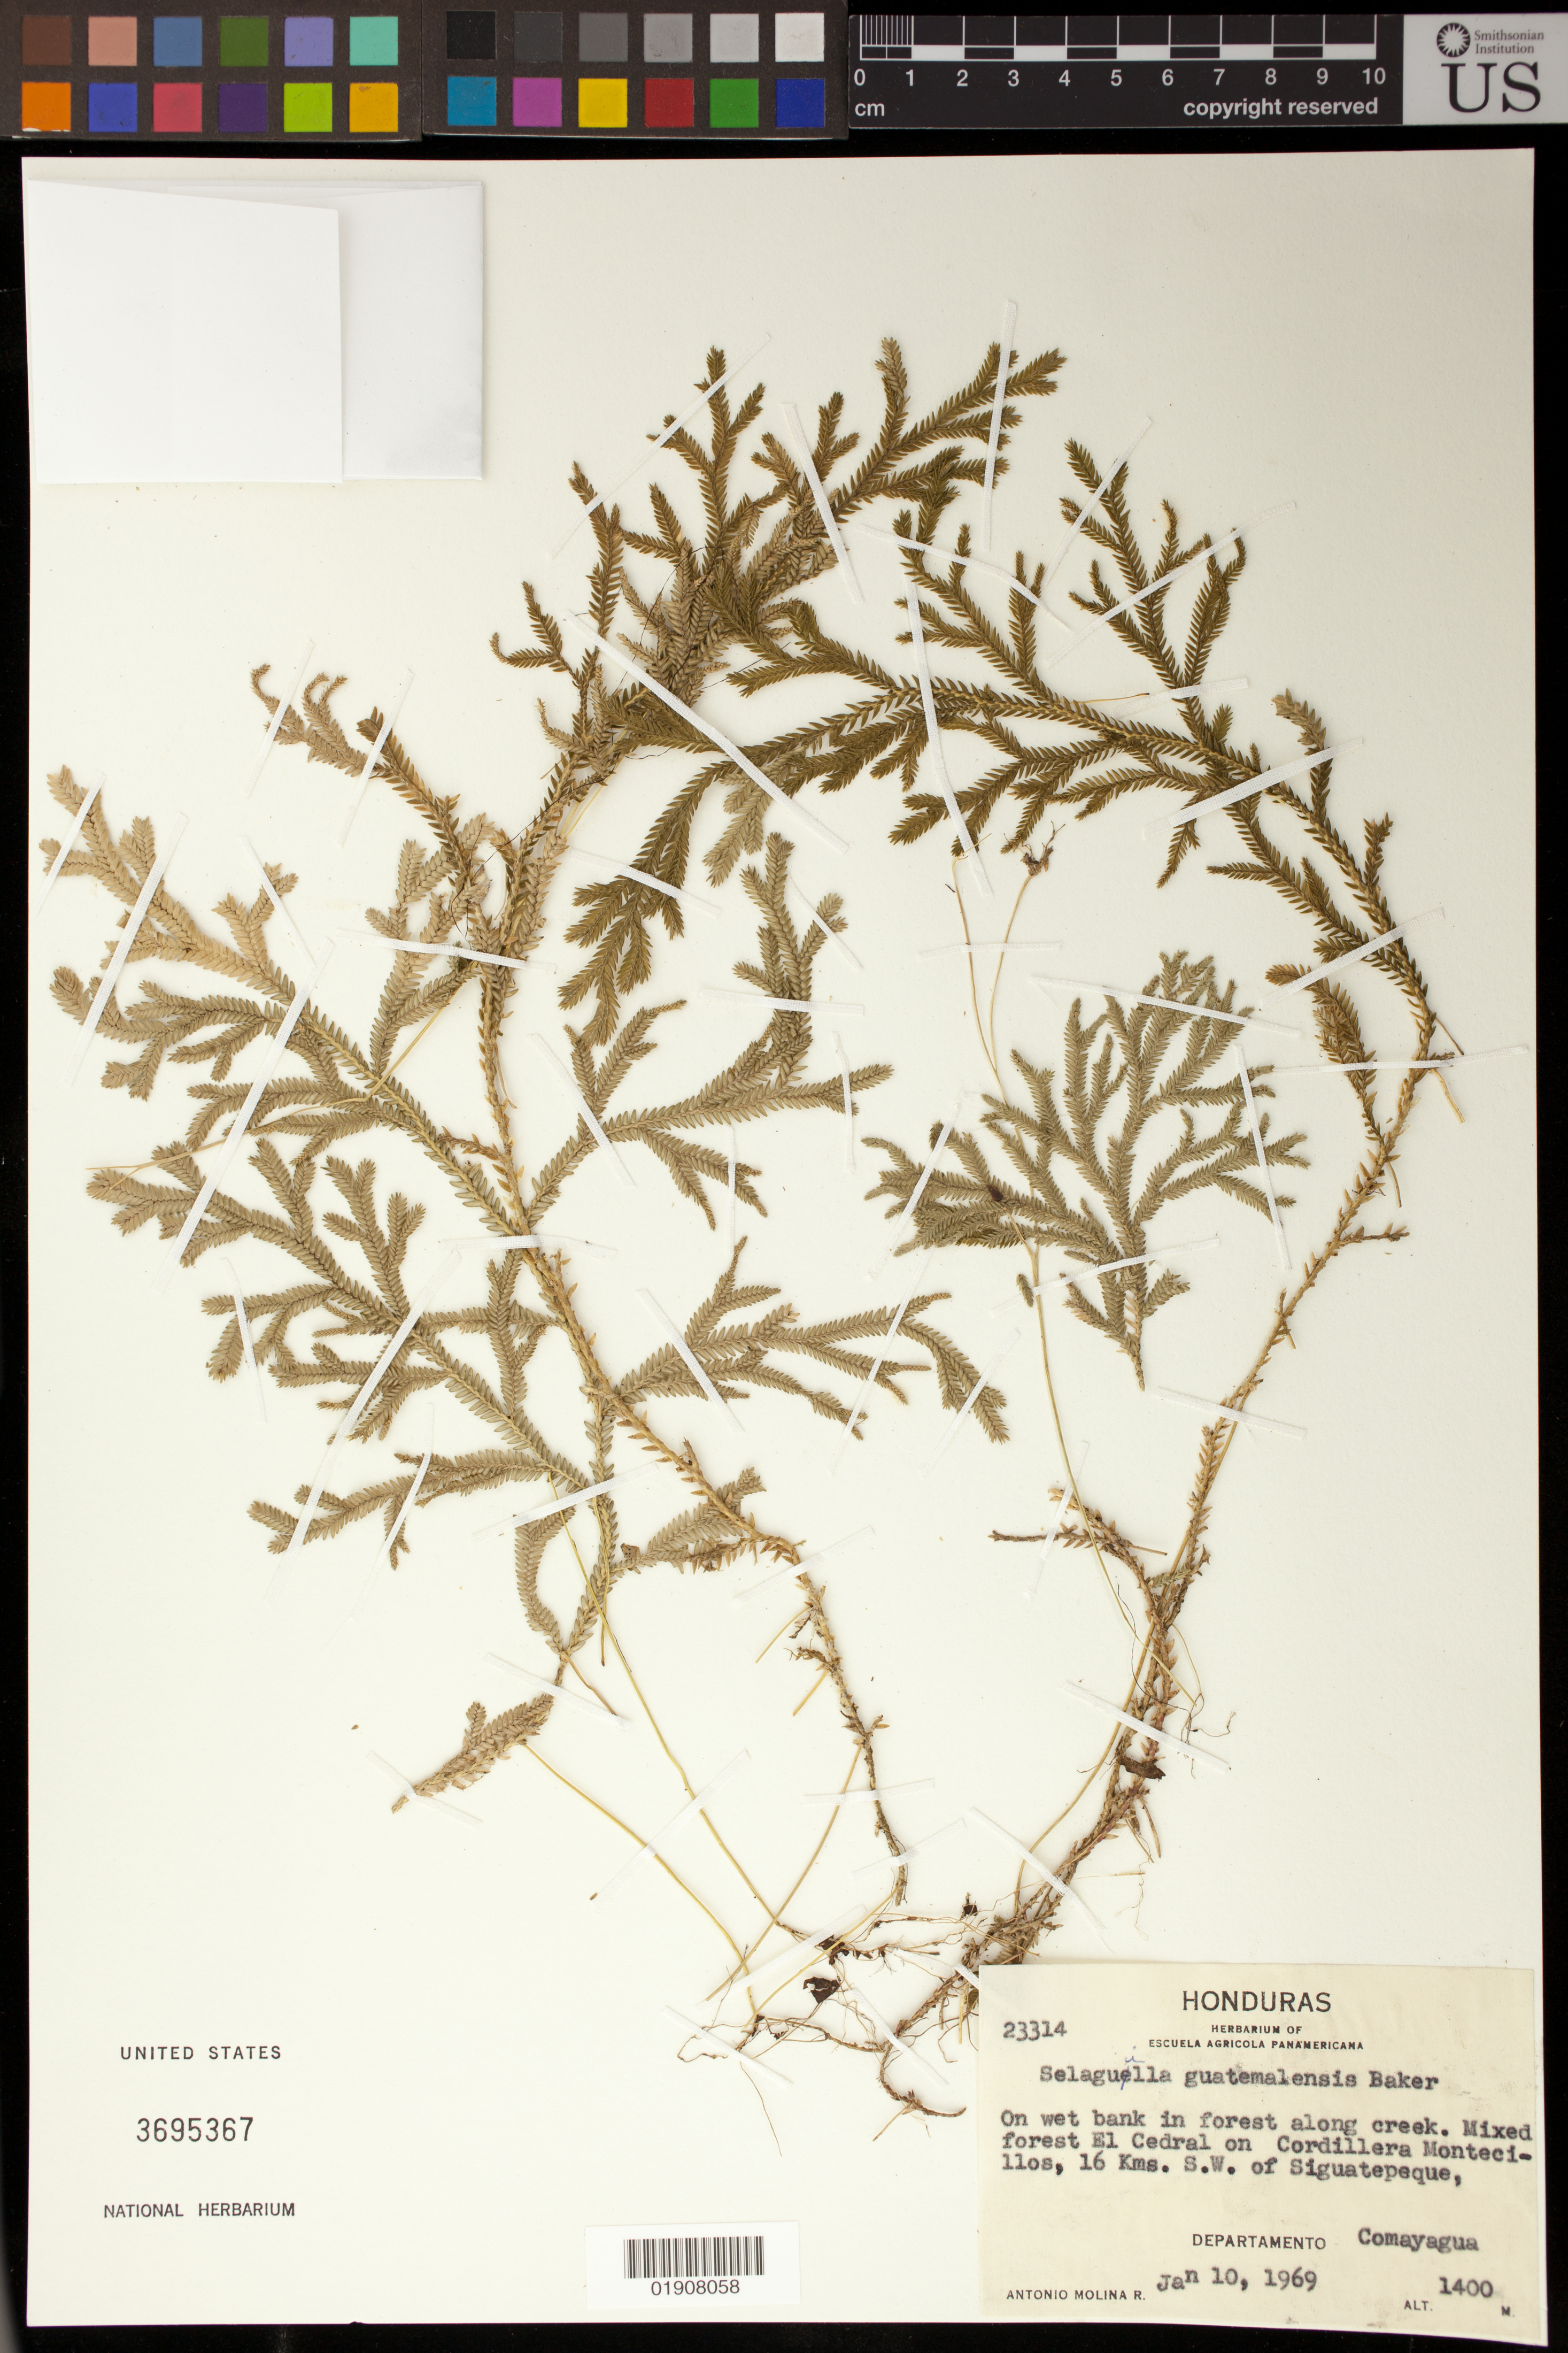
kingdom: Plantae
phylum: Tracheophyta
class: Lycopodiopsida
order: Selaginellales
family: Selaginellaceae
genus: Selaginella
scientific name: Selaginella guatemalensis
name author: Baker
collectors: A. Molina R.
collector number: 23314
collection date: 1969-01-10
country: Honduras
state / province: Comayagua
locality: El Cedral on Cordillera Montecillos, 16 kms. SW of Siguatepeque.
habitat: On wet bank in forest along creek.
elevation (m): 1400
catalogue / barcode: US 3695367